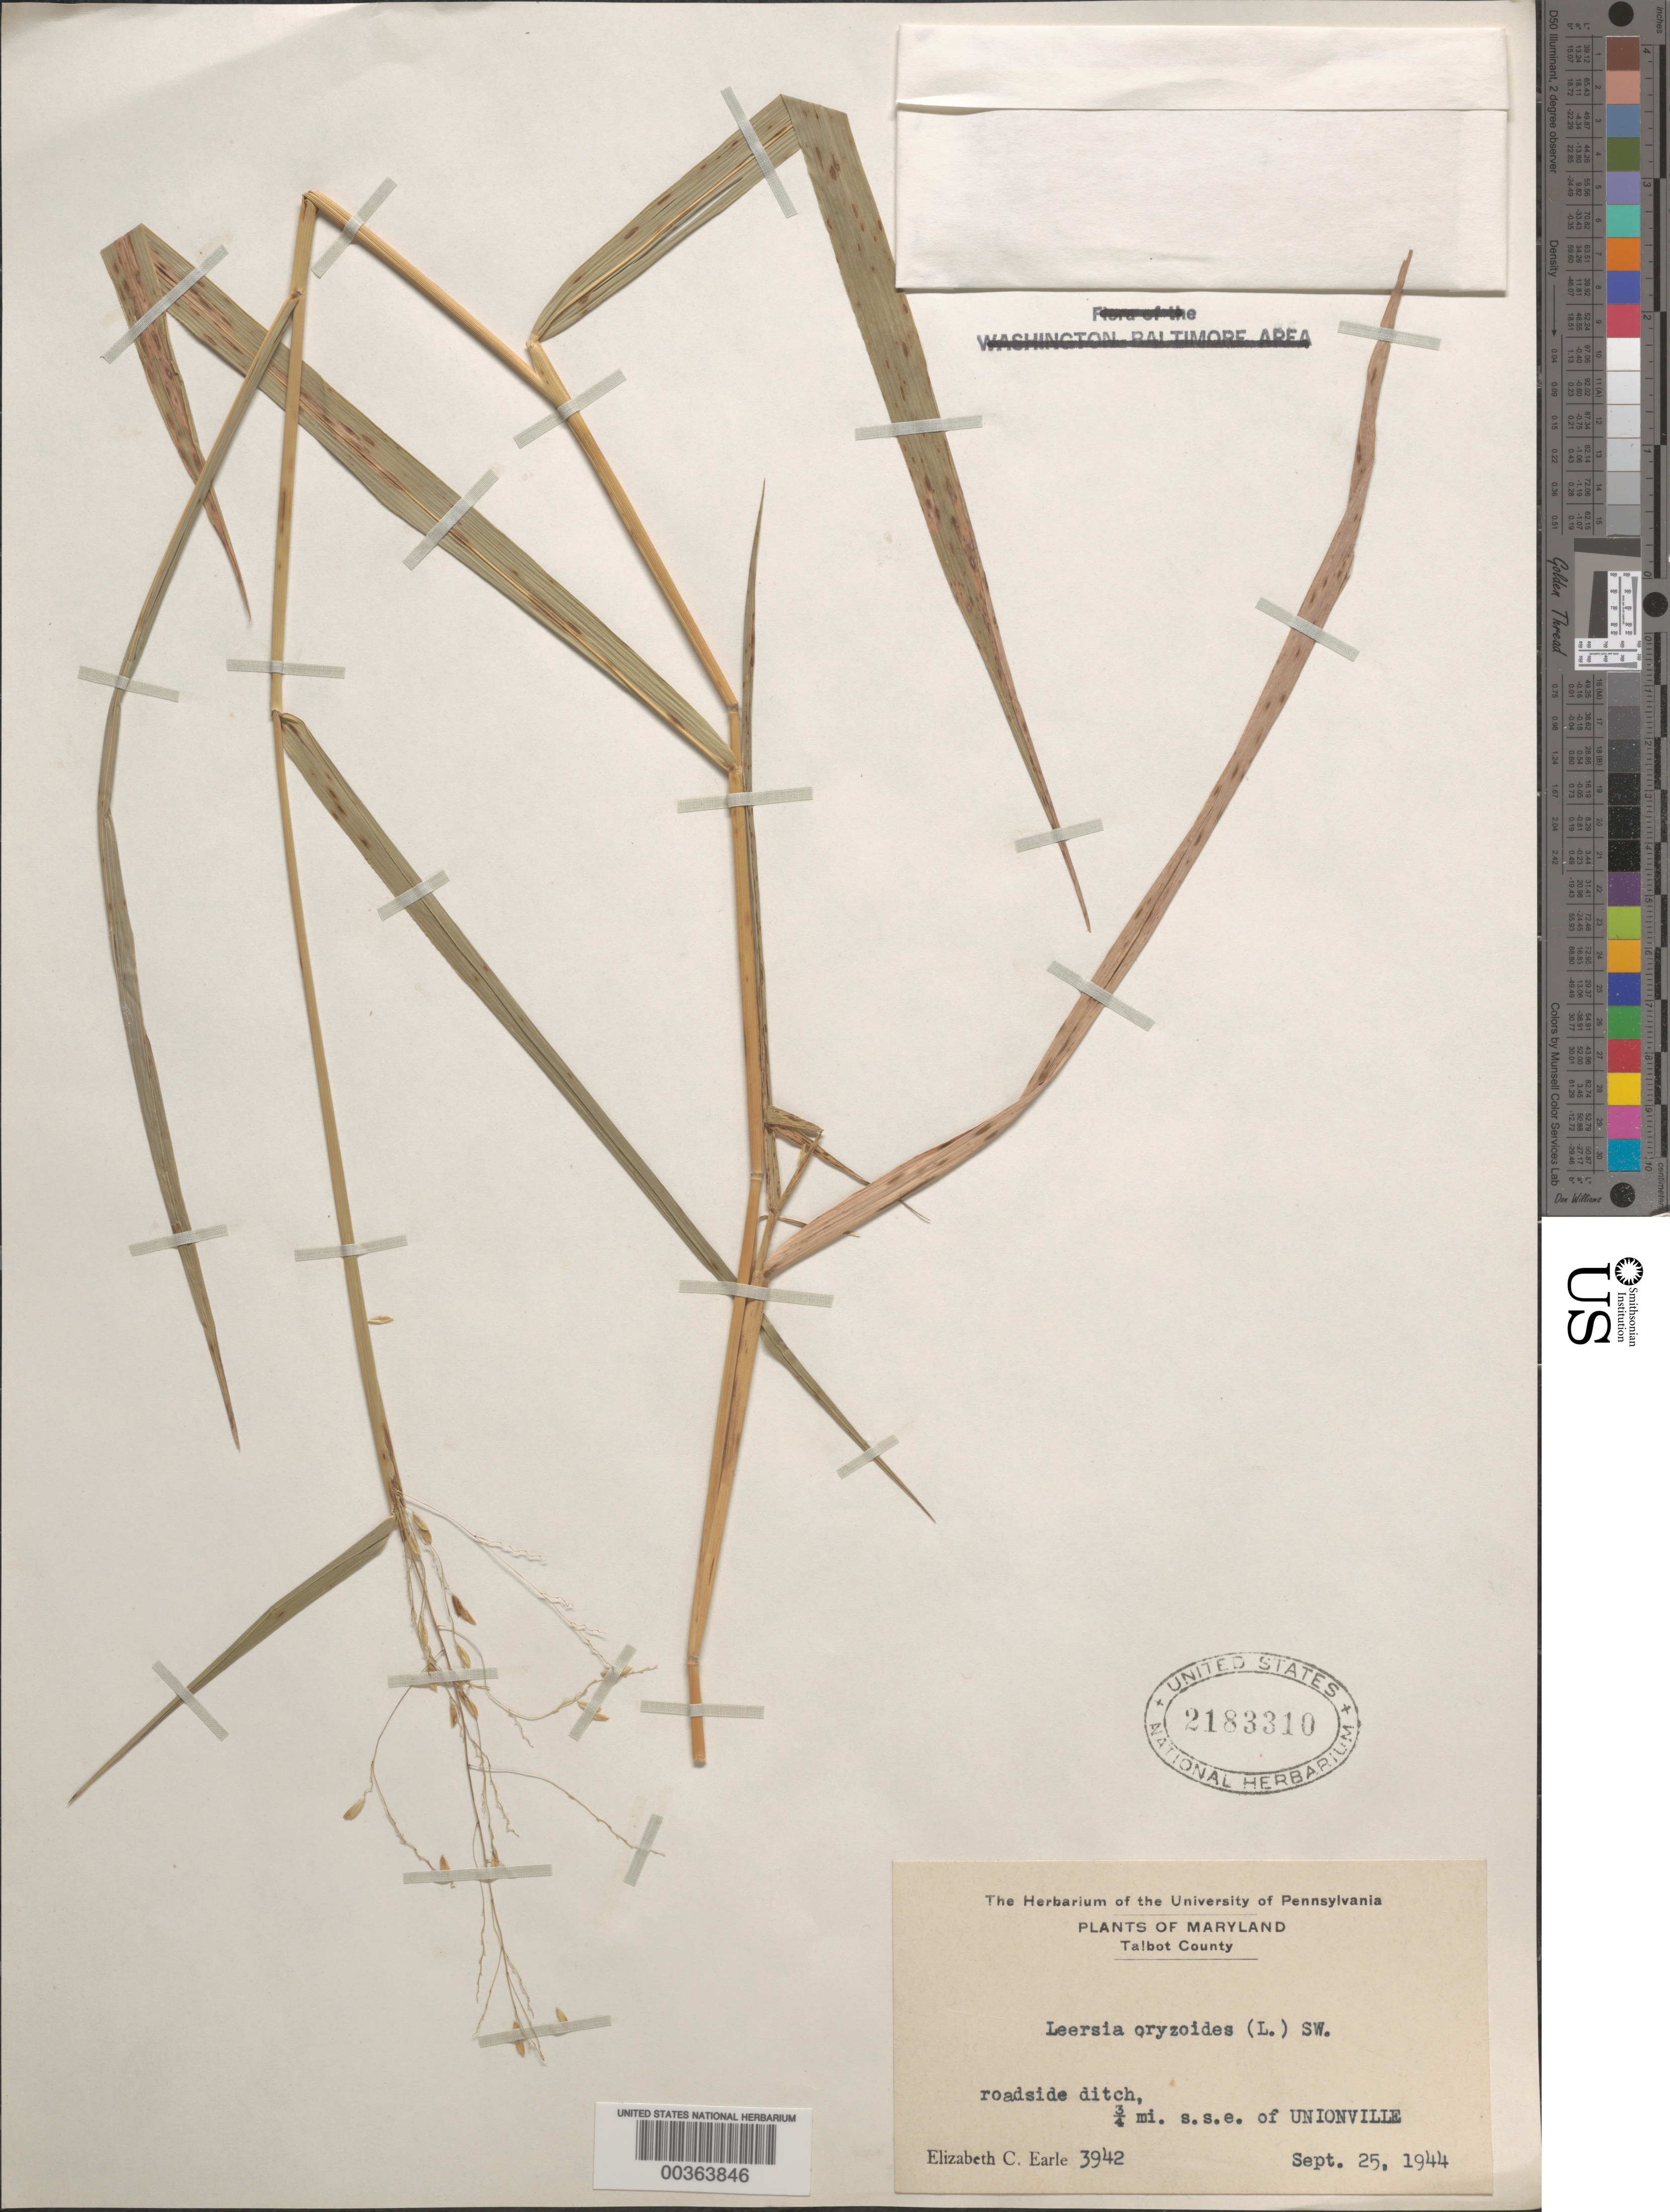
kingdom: Plantae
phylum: Tracheophyta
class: Liliopsida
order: Poales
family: Poaceae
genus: Leersia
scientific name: Leersia oryzoides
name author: (L.) Sw.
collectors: E. C. Earle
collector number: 3942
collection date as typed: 25 Sep 1944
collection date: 1944-09-25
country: United States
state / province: Maryland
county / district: Talbot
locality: Unionville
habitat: Roadside ditch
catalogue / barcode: US 2183310